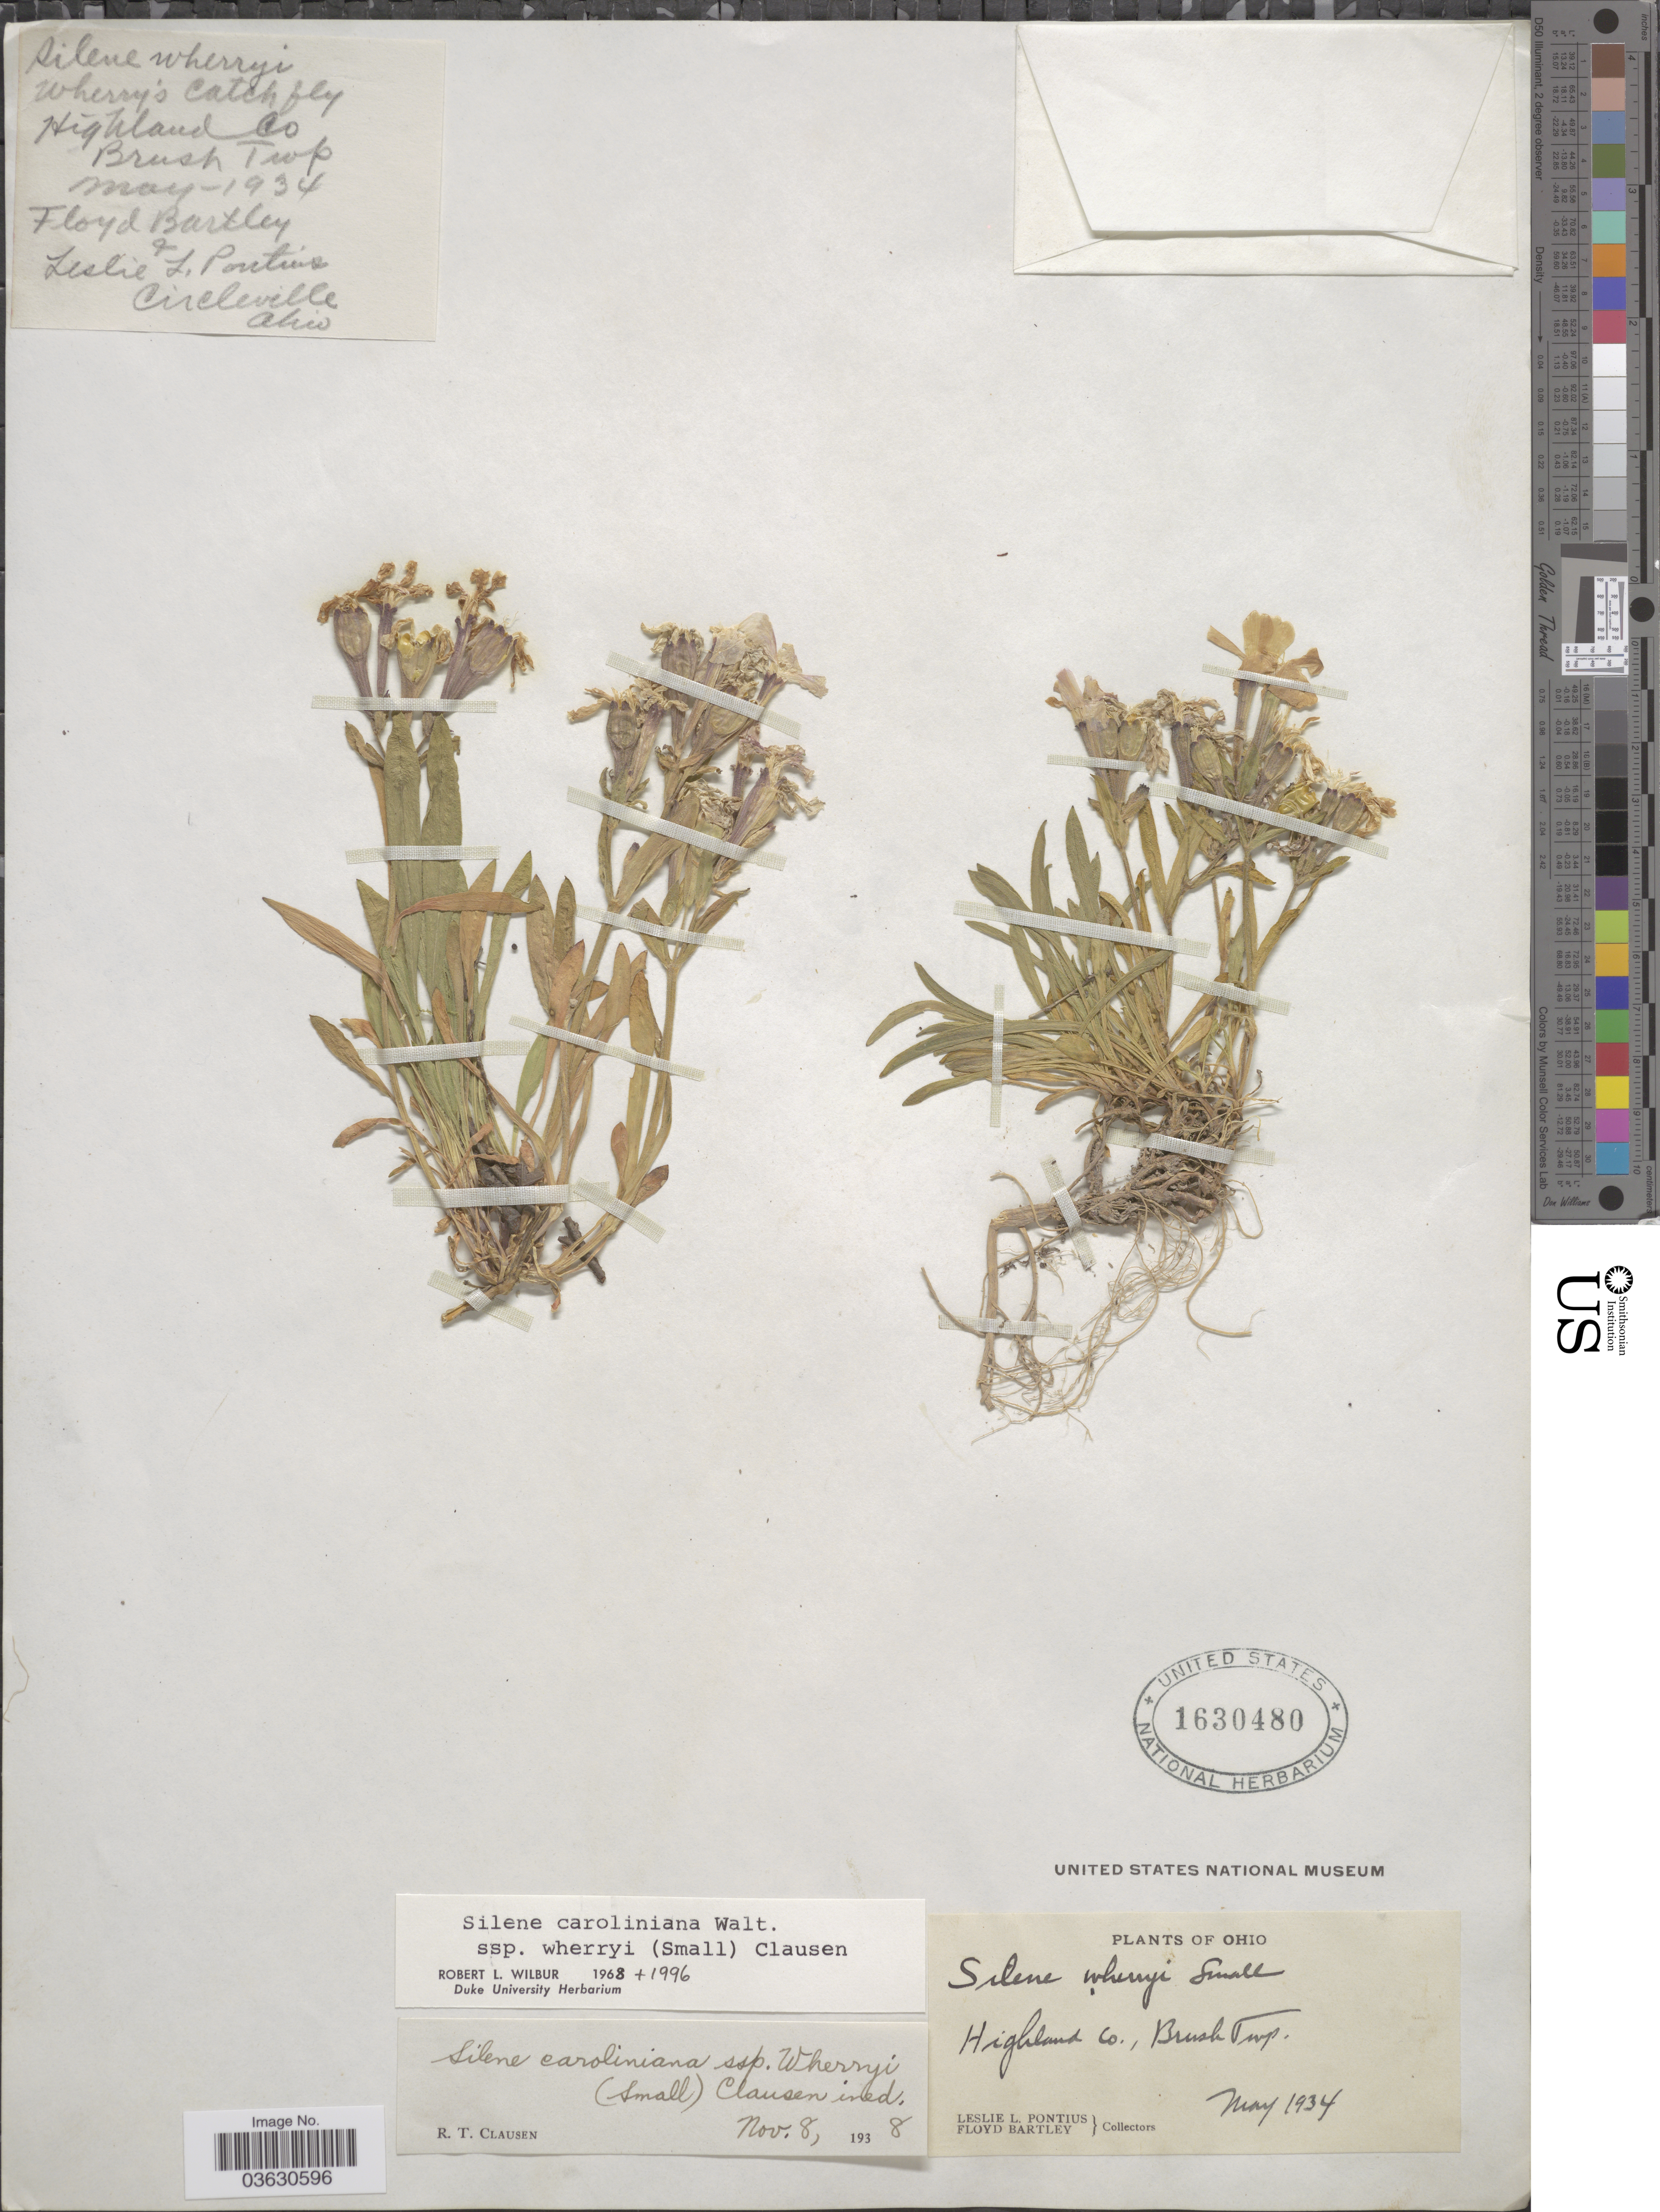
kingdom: Plantae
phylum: Tracheophyta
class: Magnoliopsida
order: Caryophyllales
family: Caryophyllaceae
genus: Silene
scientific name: Silene caroliniana subsp. wherryi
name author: Walter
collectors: L. Pontius & F. Bartley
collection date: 1934-05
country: United States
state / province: Ohio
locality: Highland Co., Bush Twp.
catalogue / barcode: US 1630480